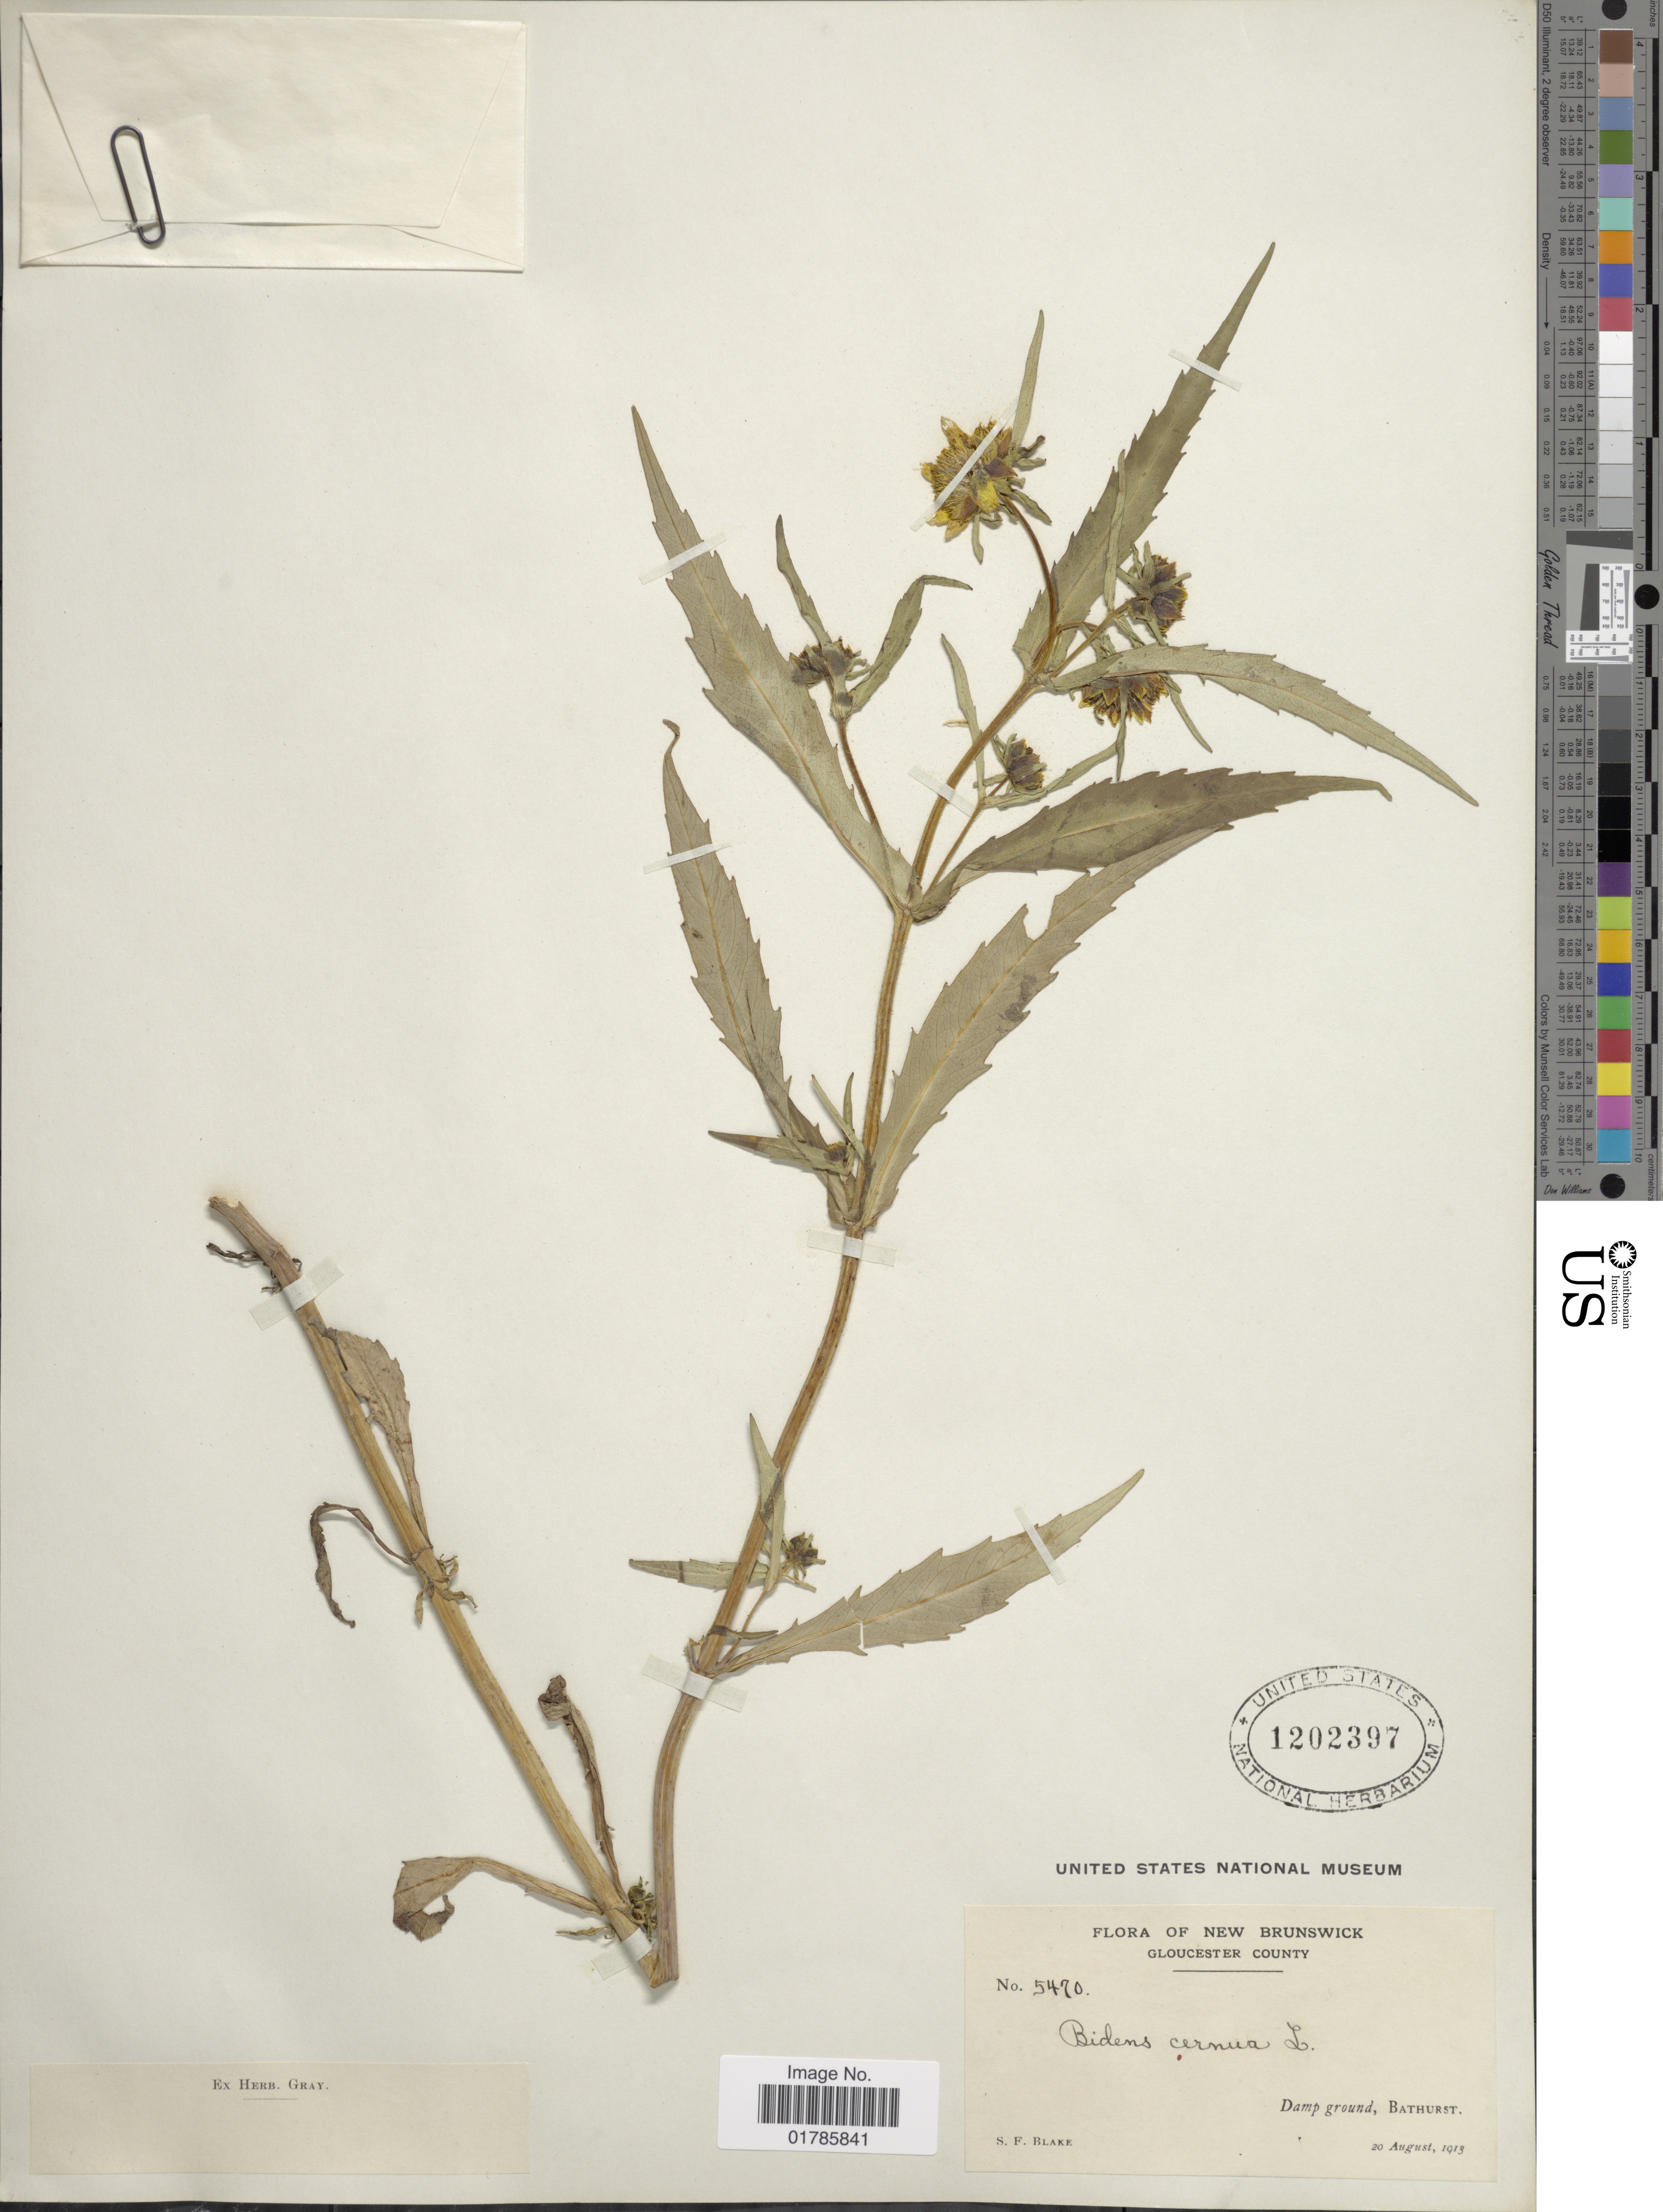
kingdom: Plantae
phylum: Tracheophyta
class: Magnoliopsida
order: Asterales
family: Asteraceae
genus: Bidens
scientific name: Bidens cernua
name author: L.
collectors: S. Blake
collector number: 5470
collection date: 1913-08-20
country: Canada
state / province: New Brunswick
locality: Gloucester County, Bathurst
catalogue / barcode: US 1202397